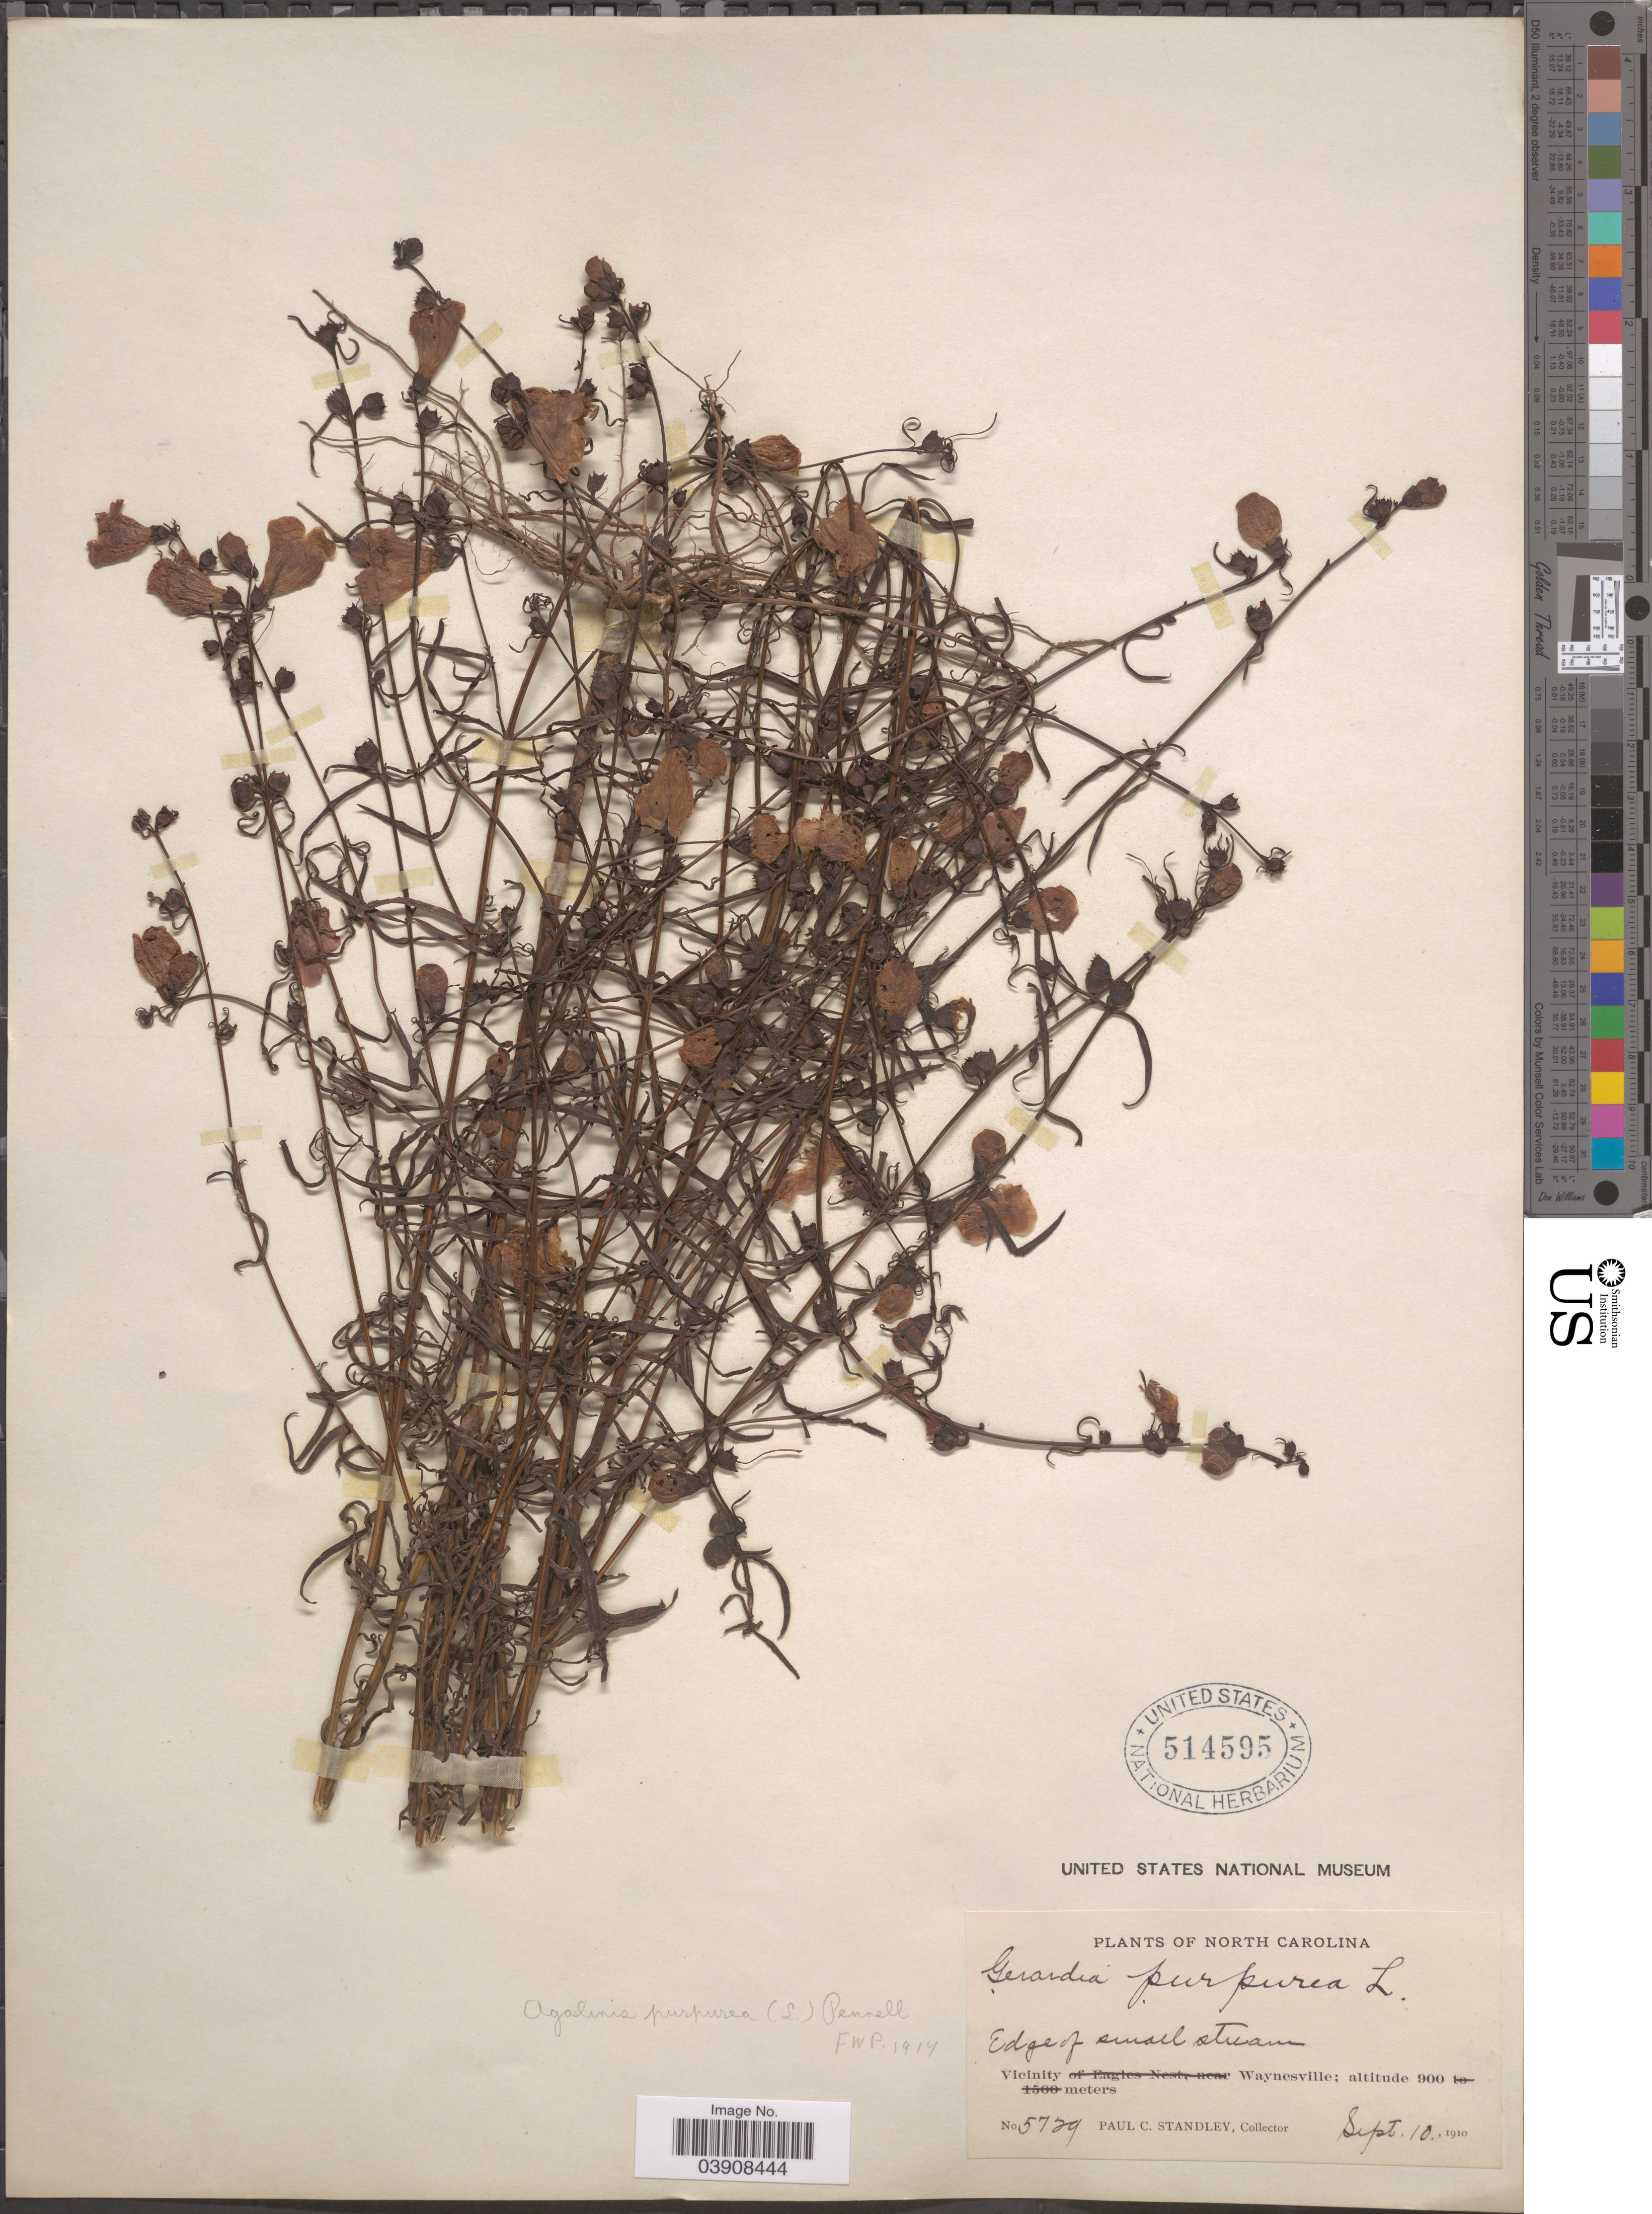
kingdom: Plantae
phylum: Tracheophyta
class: Magnoliopsida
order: Lamiales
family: Orobanchaceae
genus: Agalinis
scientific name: Agalinis purpurea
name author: (L.) Pennell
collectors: P. C. Standley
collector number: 5729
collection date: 1910-09-10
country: United States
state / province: North Carolina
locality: Edge of small stream. Vicinity Waynesville.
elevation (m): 900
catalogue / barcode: US 514595